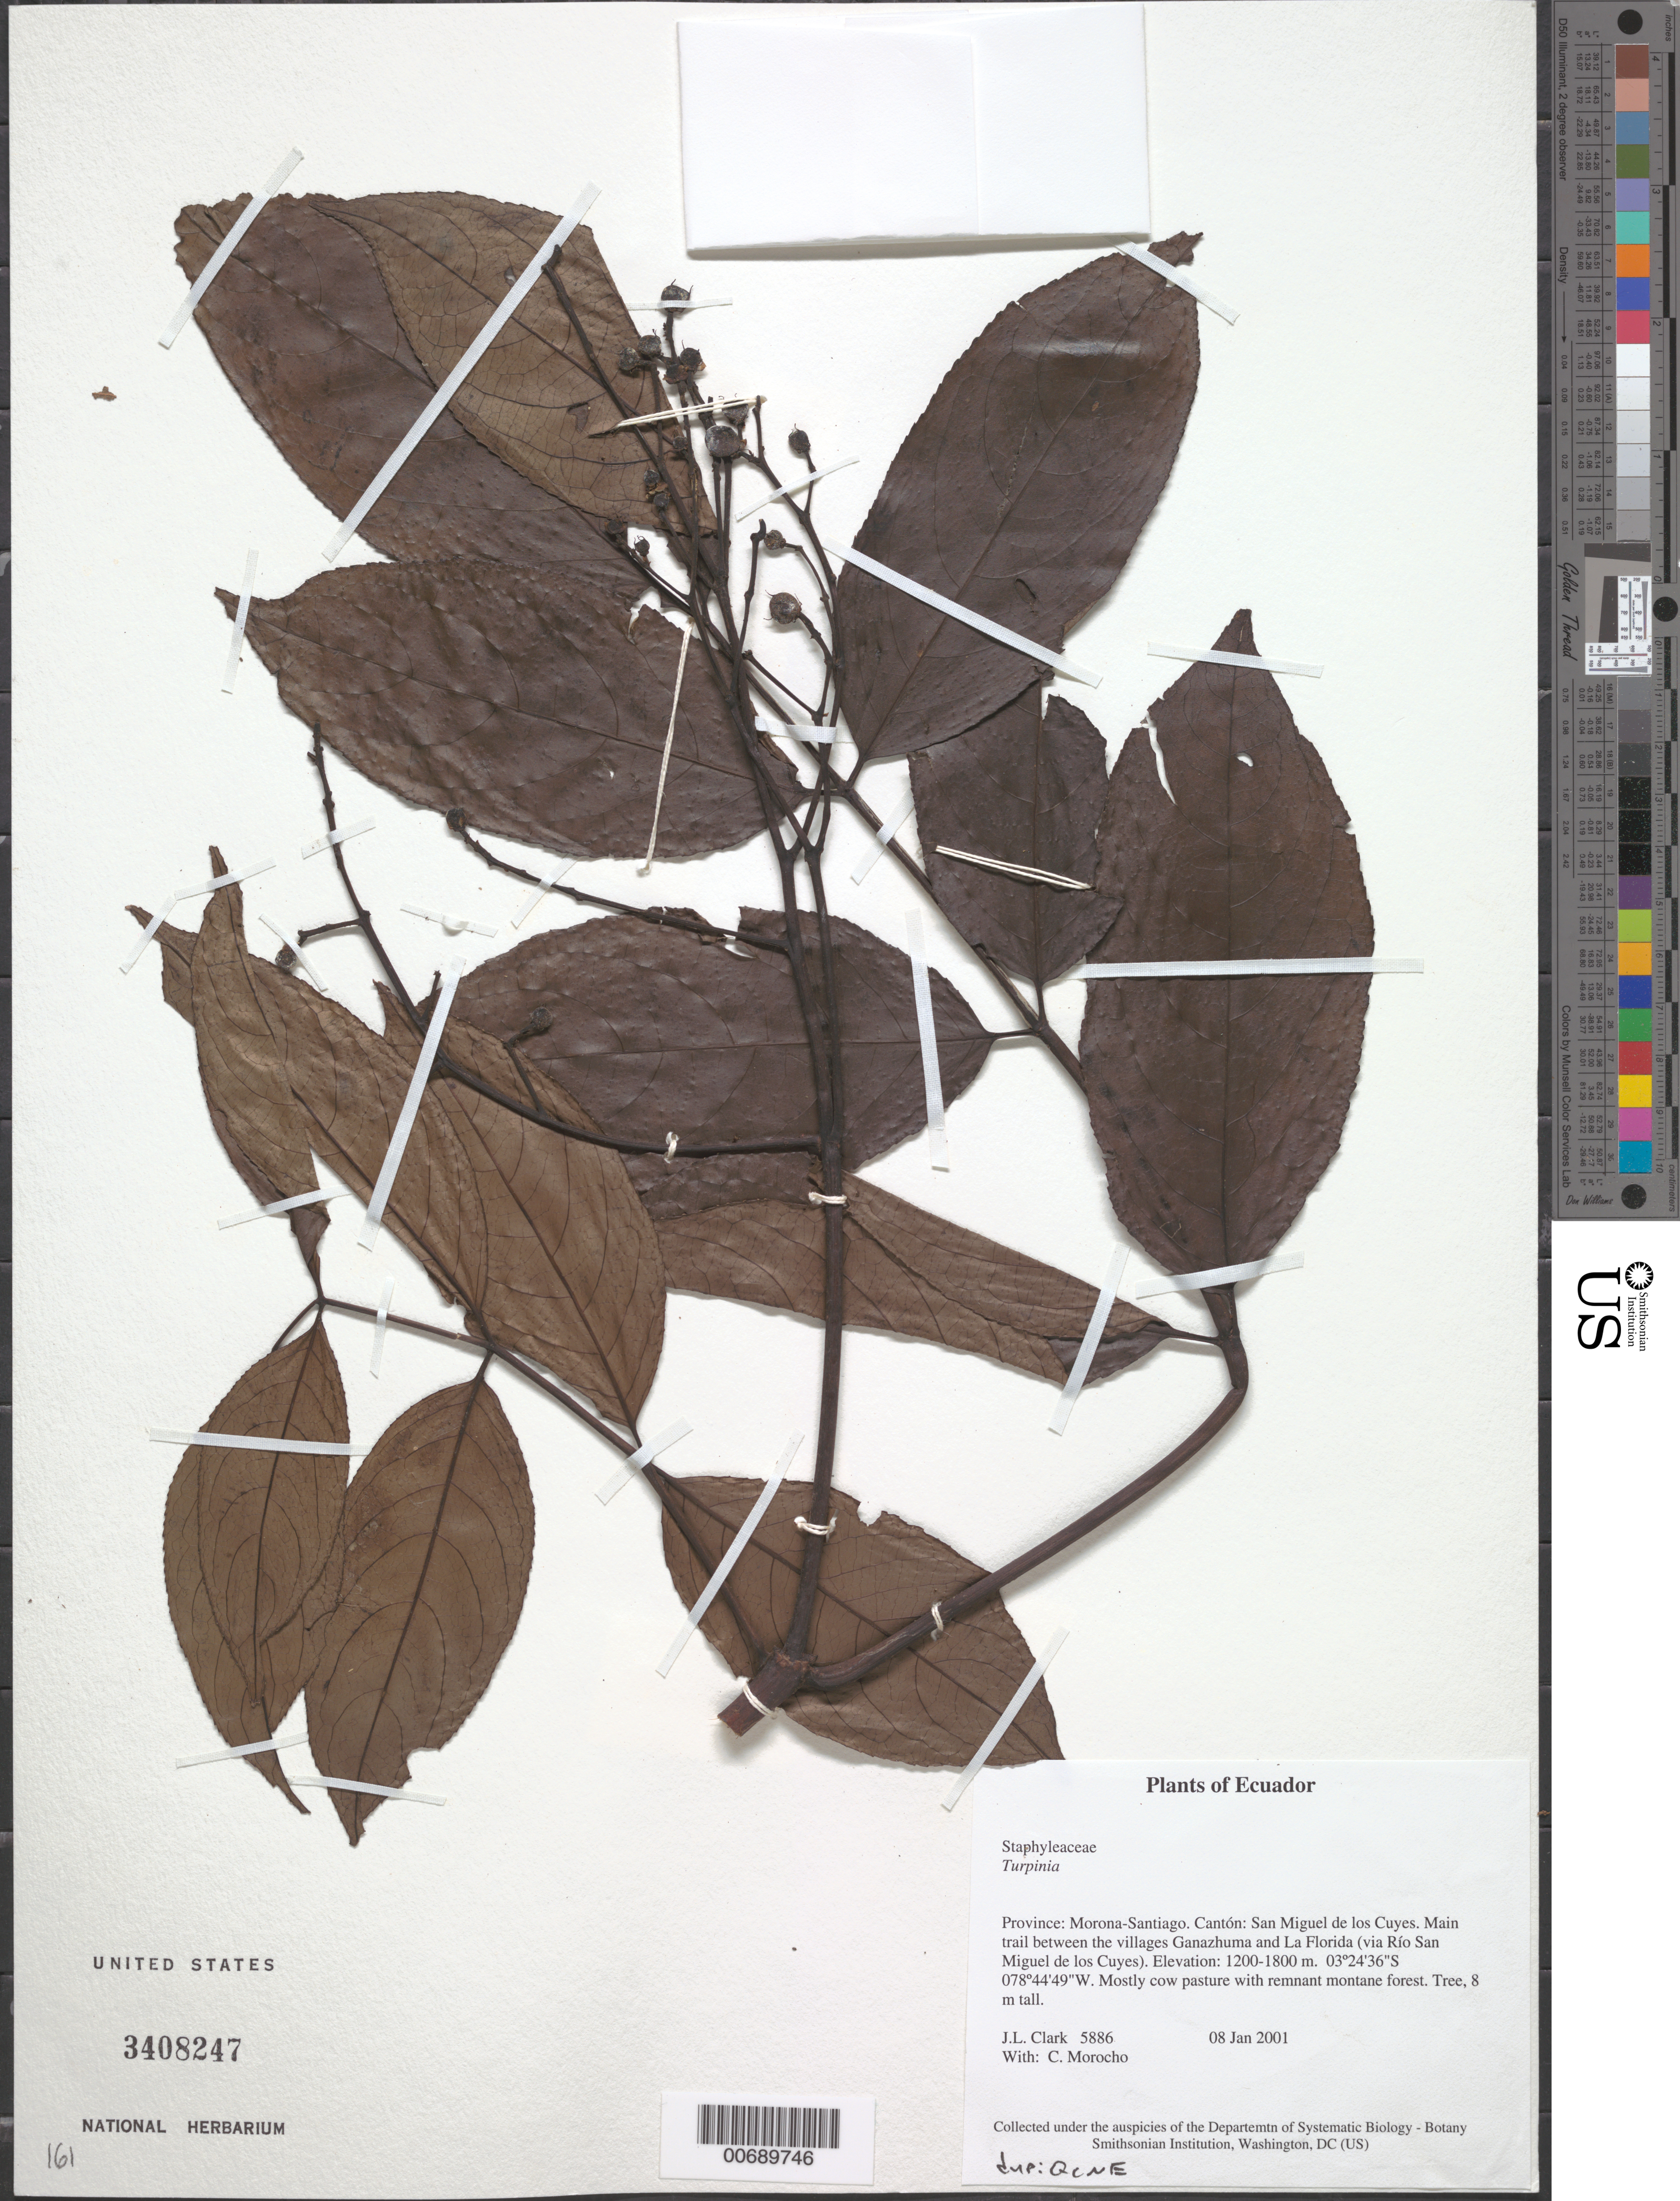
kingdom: Plantae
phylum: Tracheophyta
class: Magnoliopsida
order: Crossosomatales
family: Staphyleaceae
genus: Turpinia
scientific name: Turpinia sp.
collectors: J. L. Clark & C. Morocho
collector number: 5886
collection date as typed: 08 Jan 2001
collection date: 2001-01-08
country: Ecuador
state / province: Morona-Santiago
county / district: San Miguel de los Cuyes ?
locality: Main Trail between the Villages Ganazhuma and La Florida (via Río Sal Miguel de los Cuyes). [Sal Miguel de Cuyes is listed as a city not a Canton of Morona-Santiago.]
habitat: Mostly cow pasture with remnant montane forest.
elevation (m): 1200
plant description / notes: QCNE, US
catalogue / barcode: US 3408247